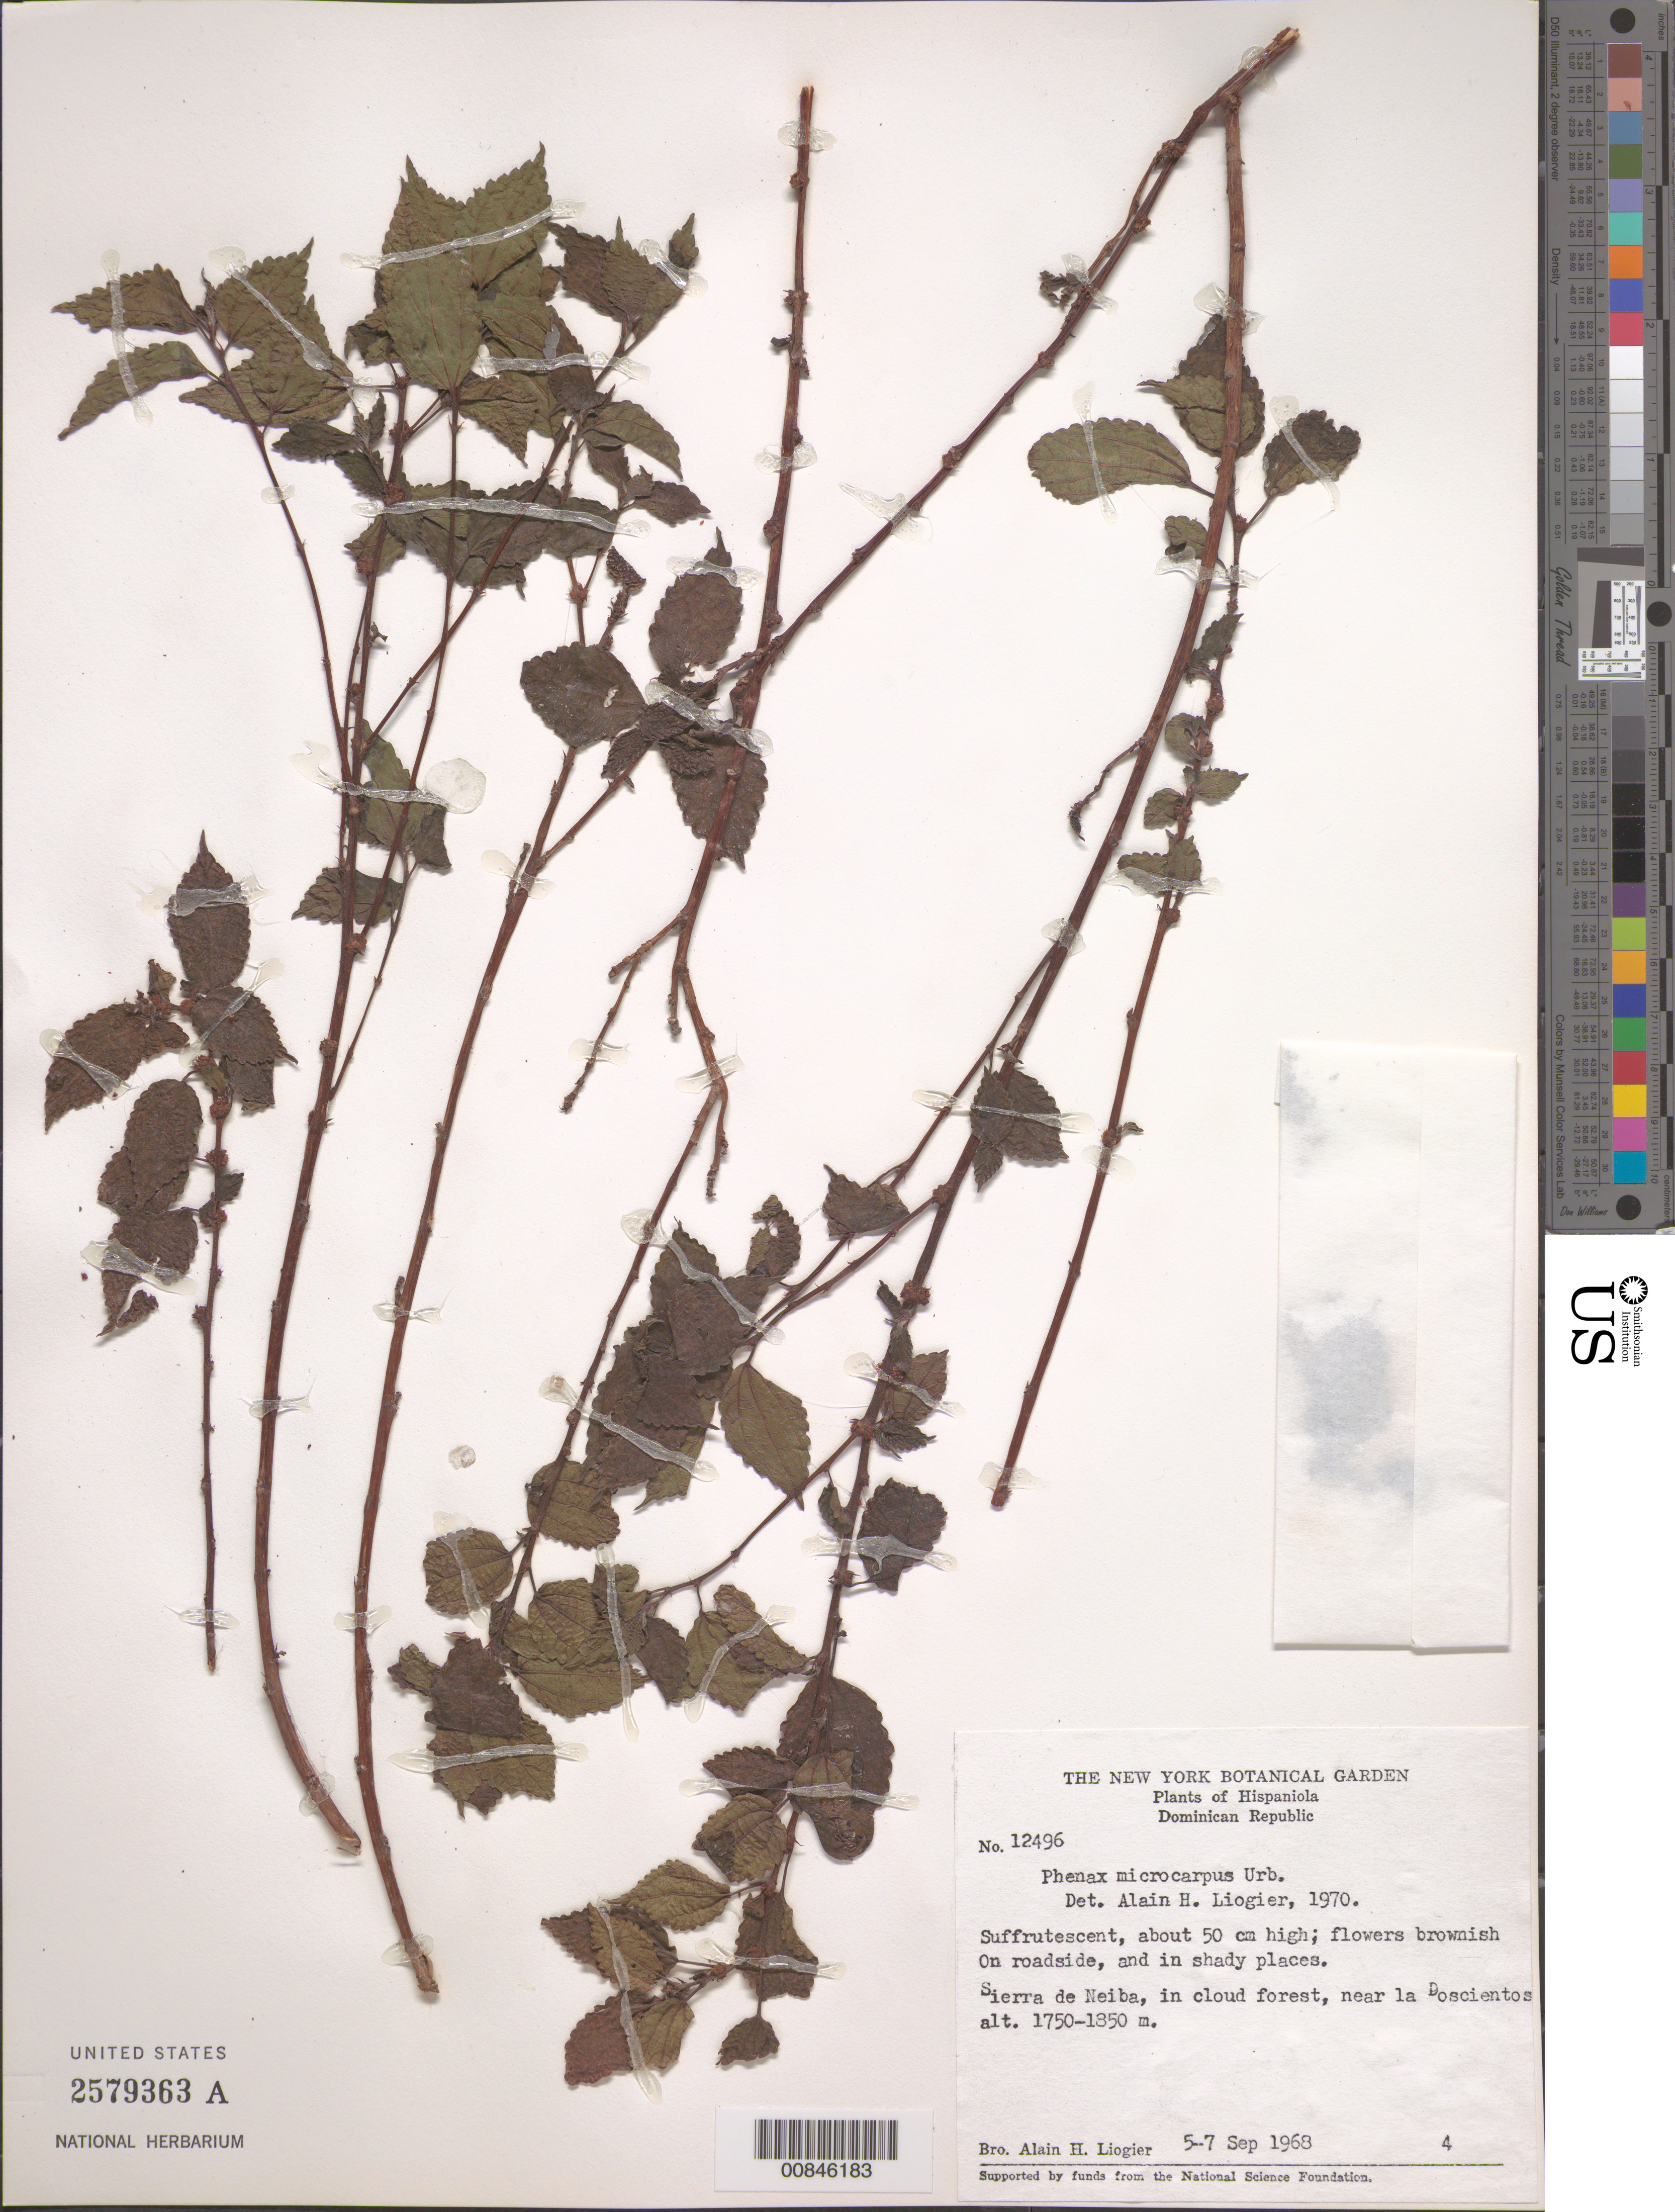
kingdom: Plantae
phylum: Tracheophyta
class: Magnoliopsida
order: Rosales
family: Urticaceae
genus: Phenax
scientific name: Phenax microcarpus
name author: Urb.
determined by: Liogier, Alain H.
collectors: A. H. Liogier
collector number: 12496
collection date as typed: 05 Sep 1968 to 07 Sep 1968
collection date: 1968-09-05/1968-09-07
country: Dominican Republic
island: Hispaniola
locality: Sierra de Neiba, near La Doscientos.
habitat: On roadside and in shady places. In cloud forest.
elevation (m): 1750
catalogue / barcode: US 2579363A